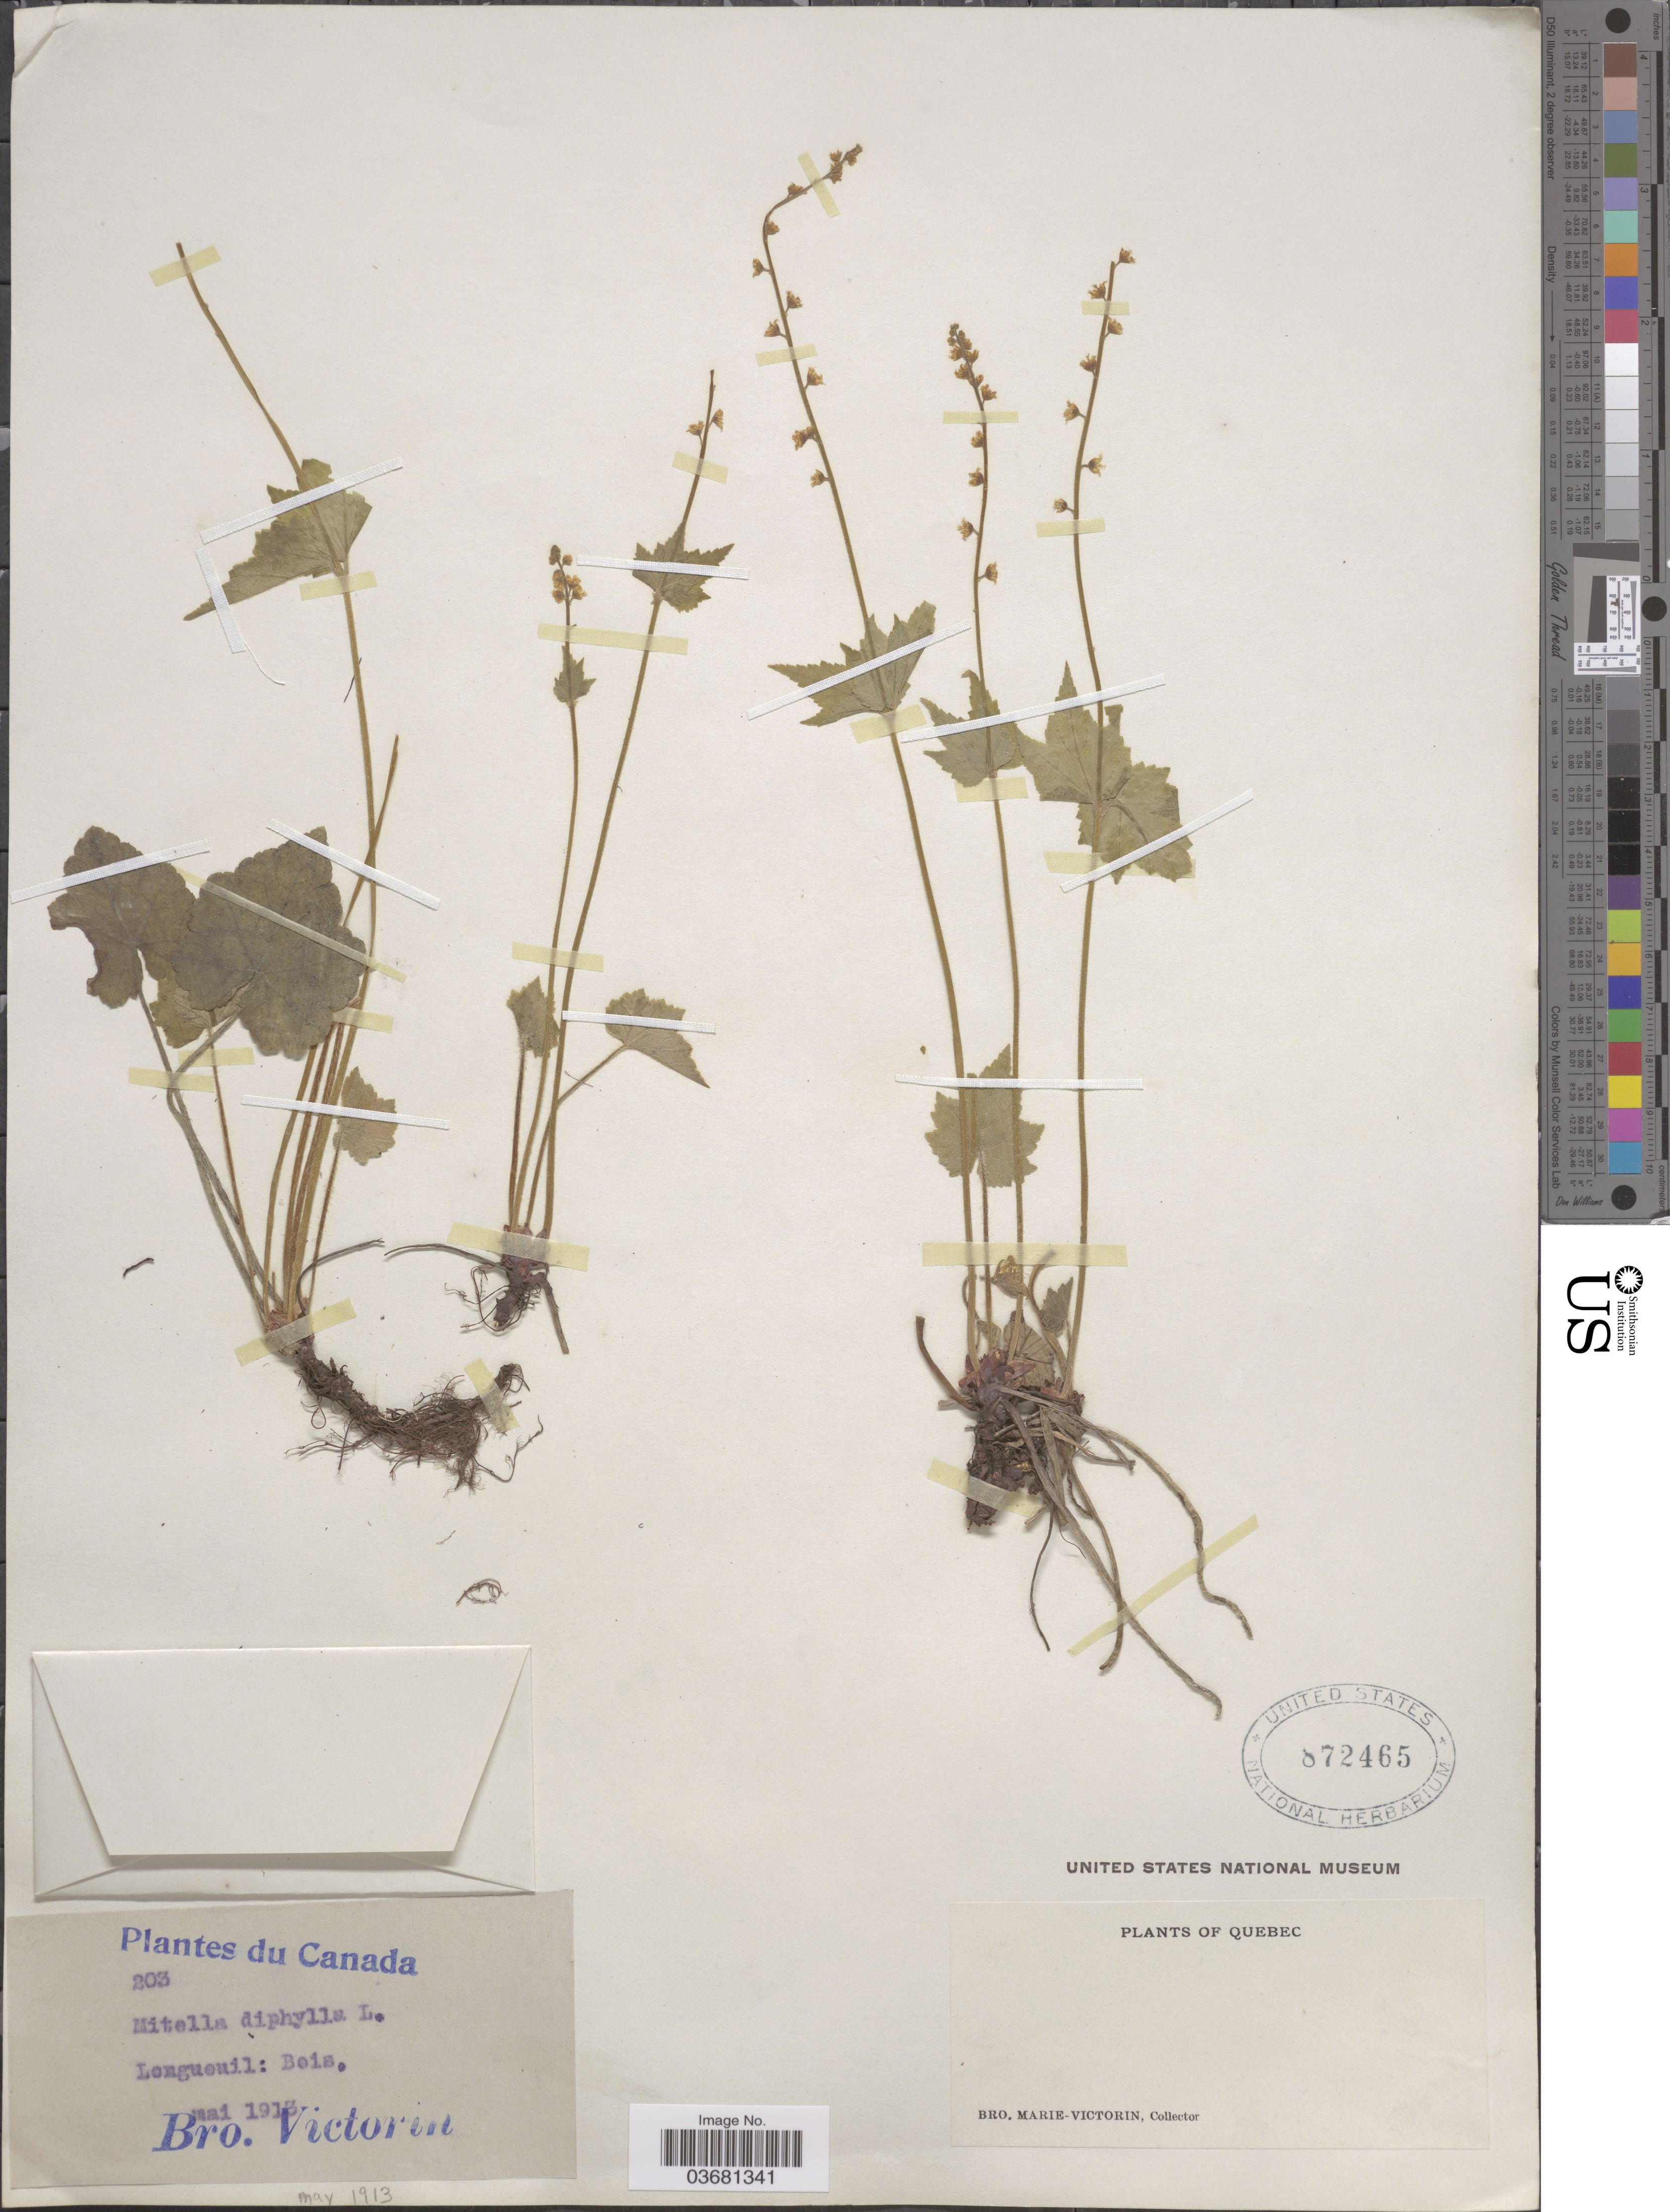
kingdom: Plantae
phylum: Tracheophyta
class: Magnoliopsida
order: Saxifragales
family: Saxifragaceae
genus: Mitella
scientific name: Mitella diphylla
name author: L.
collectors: Fr. Marie-Victorin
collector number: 203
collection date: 1913-05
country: Canada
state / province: Quebec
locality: Longueuil: Bois.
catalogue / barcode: US 872465